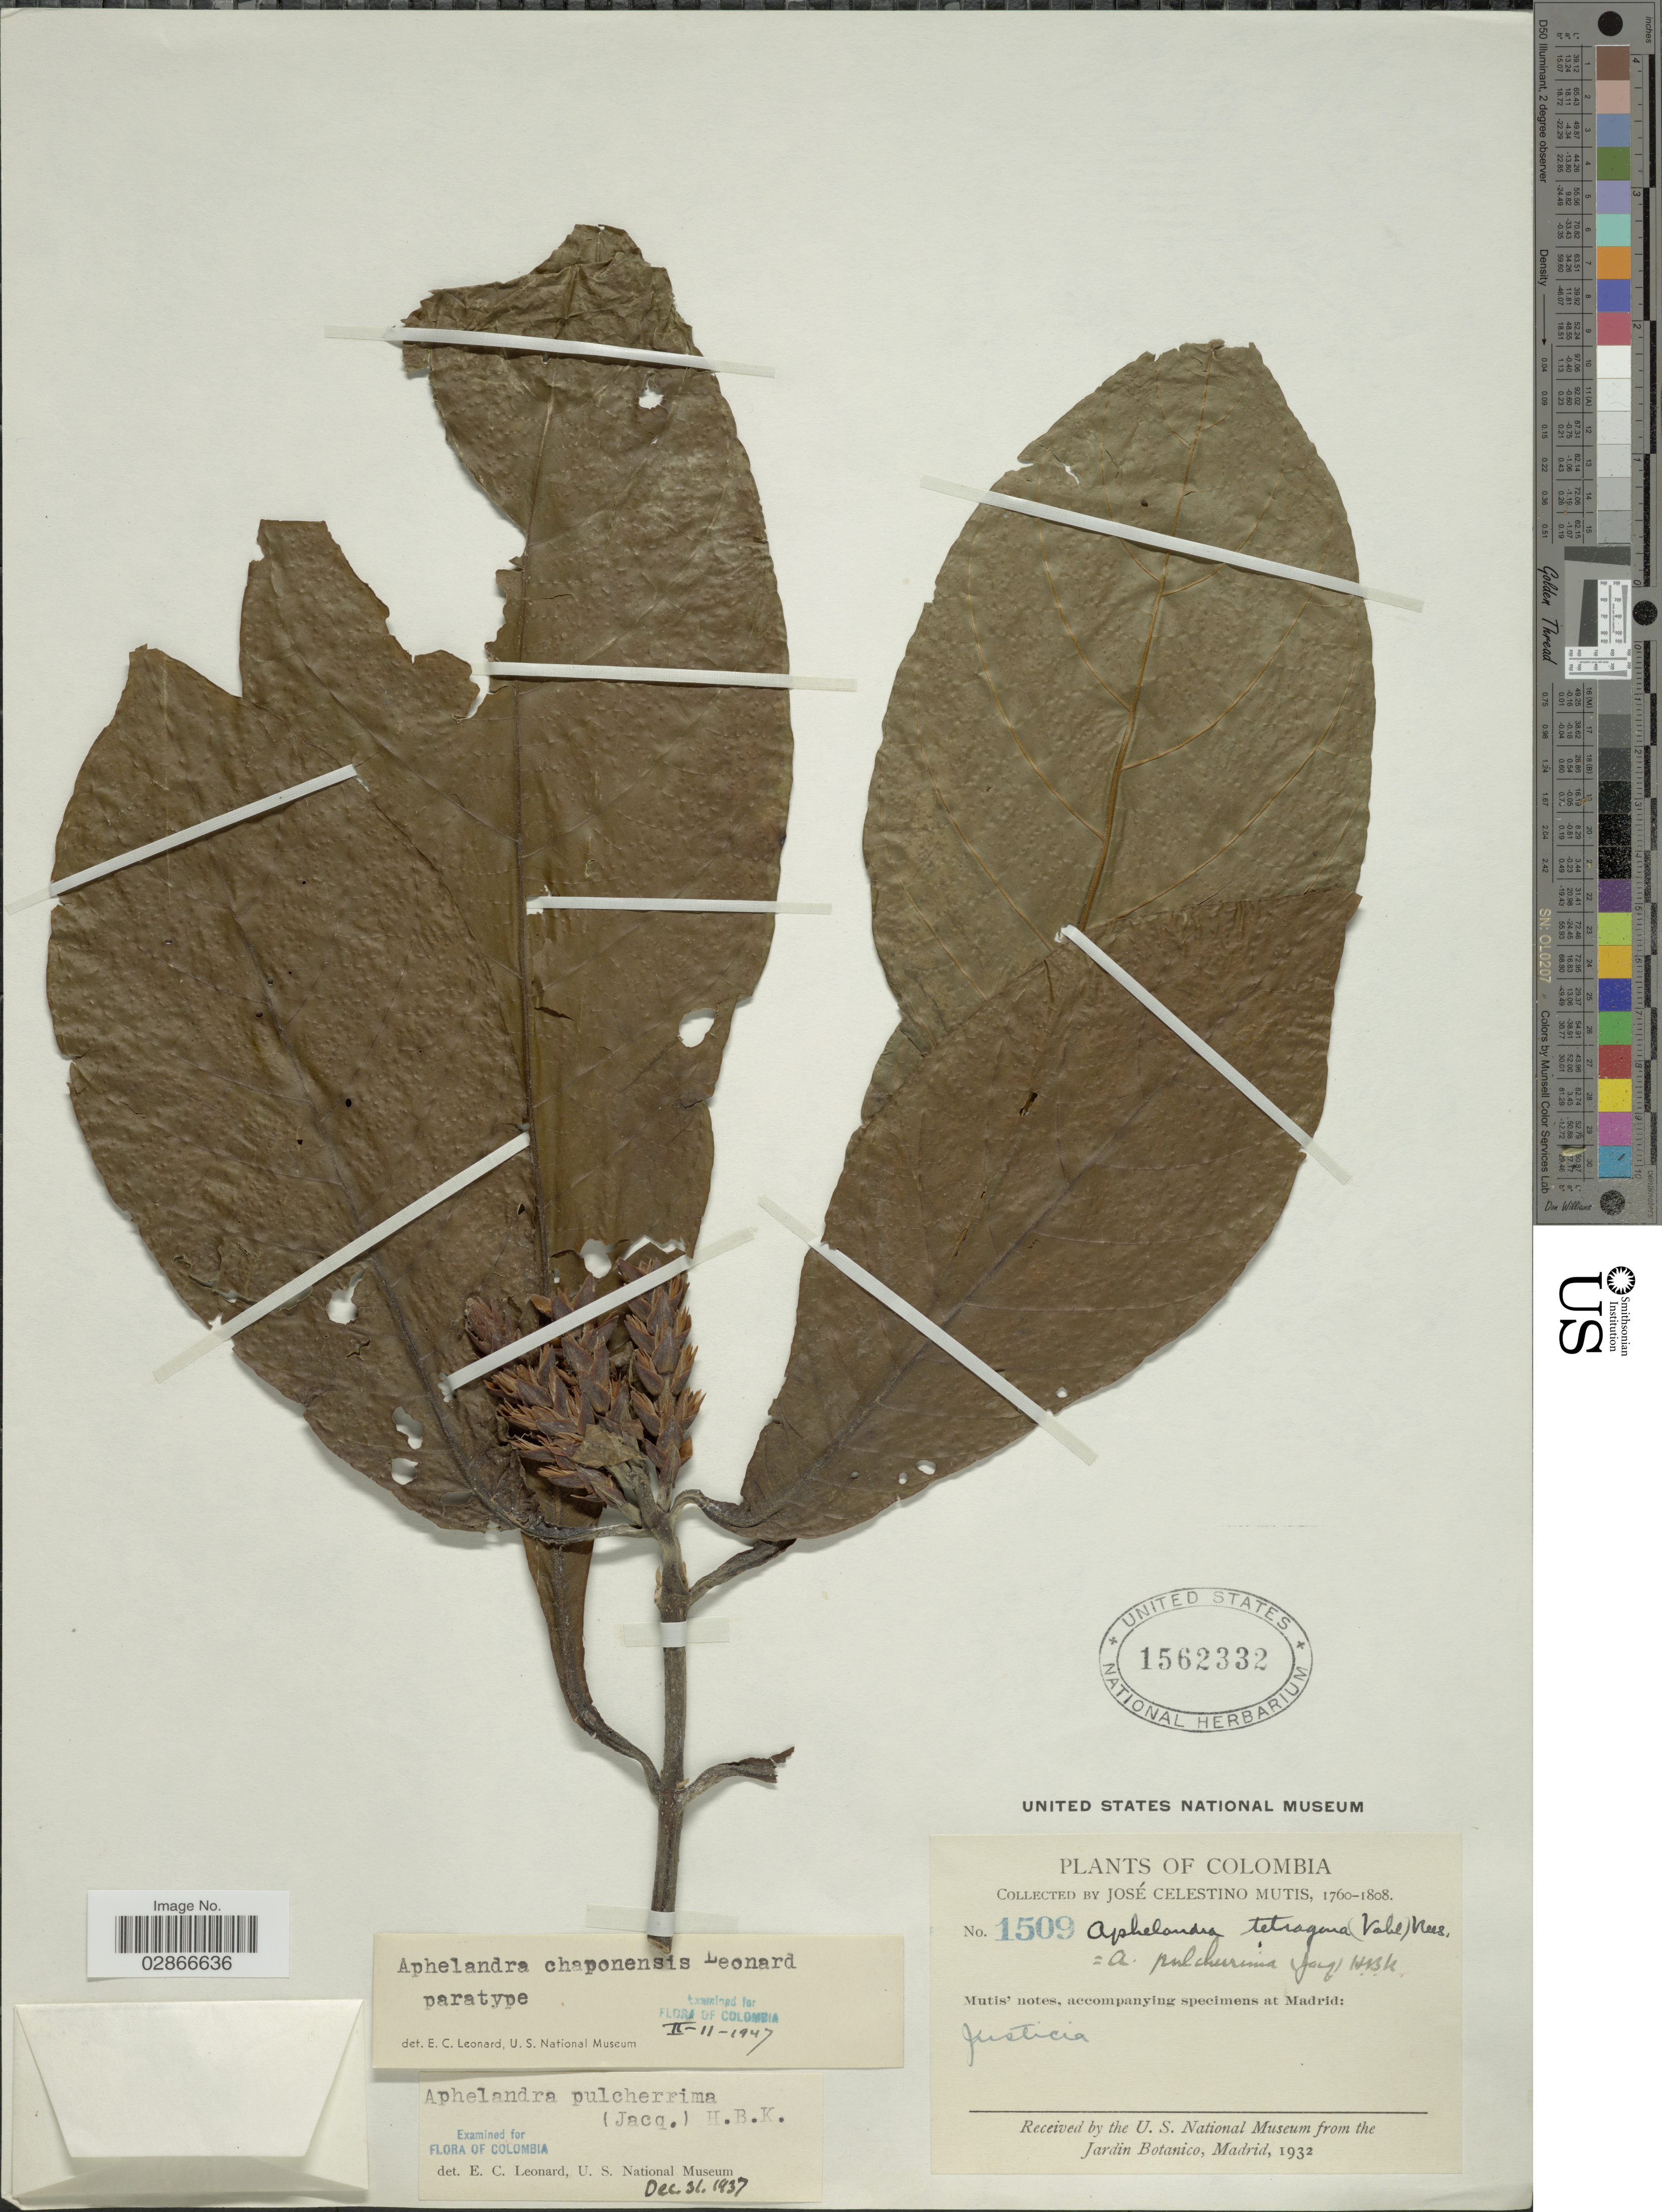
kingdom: Plantae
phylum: Tracheophyta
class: Magnoliopsida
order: Lamiales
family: Acanthaceae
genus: Aphelandra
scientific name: Aphelandra chaponensis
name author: Leonard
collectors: J. C. B. Mutis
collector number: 1509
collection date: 1760/1808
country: Colombia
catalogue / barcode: US 1562332